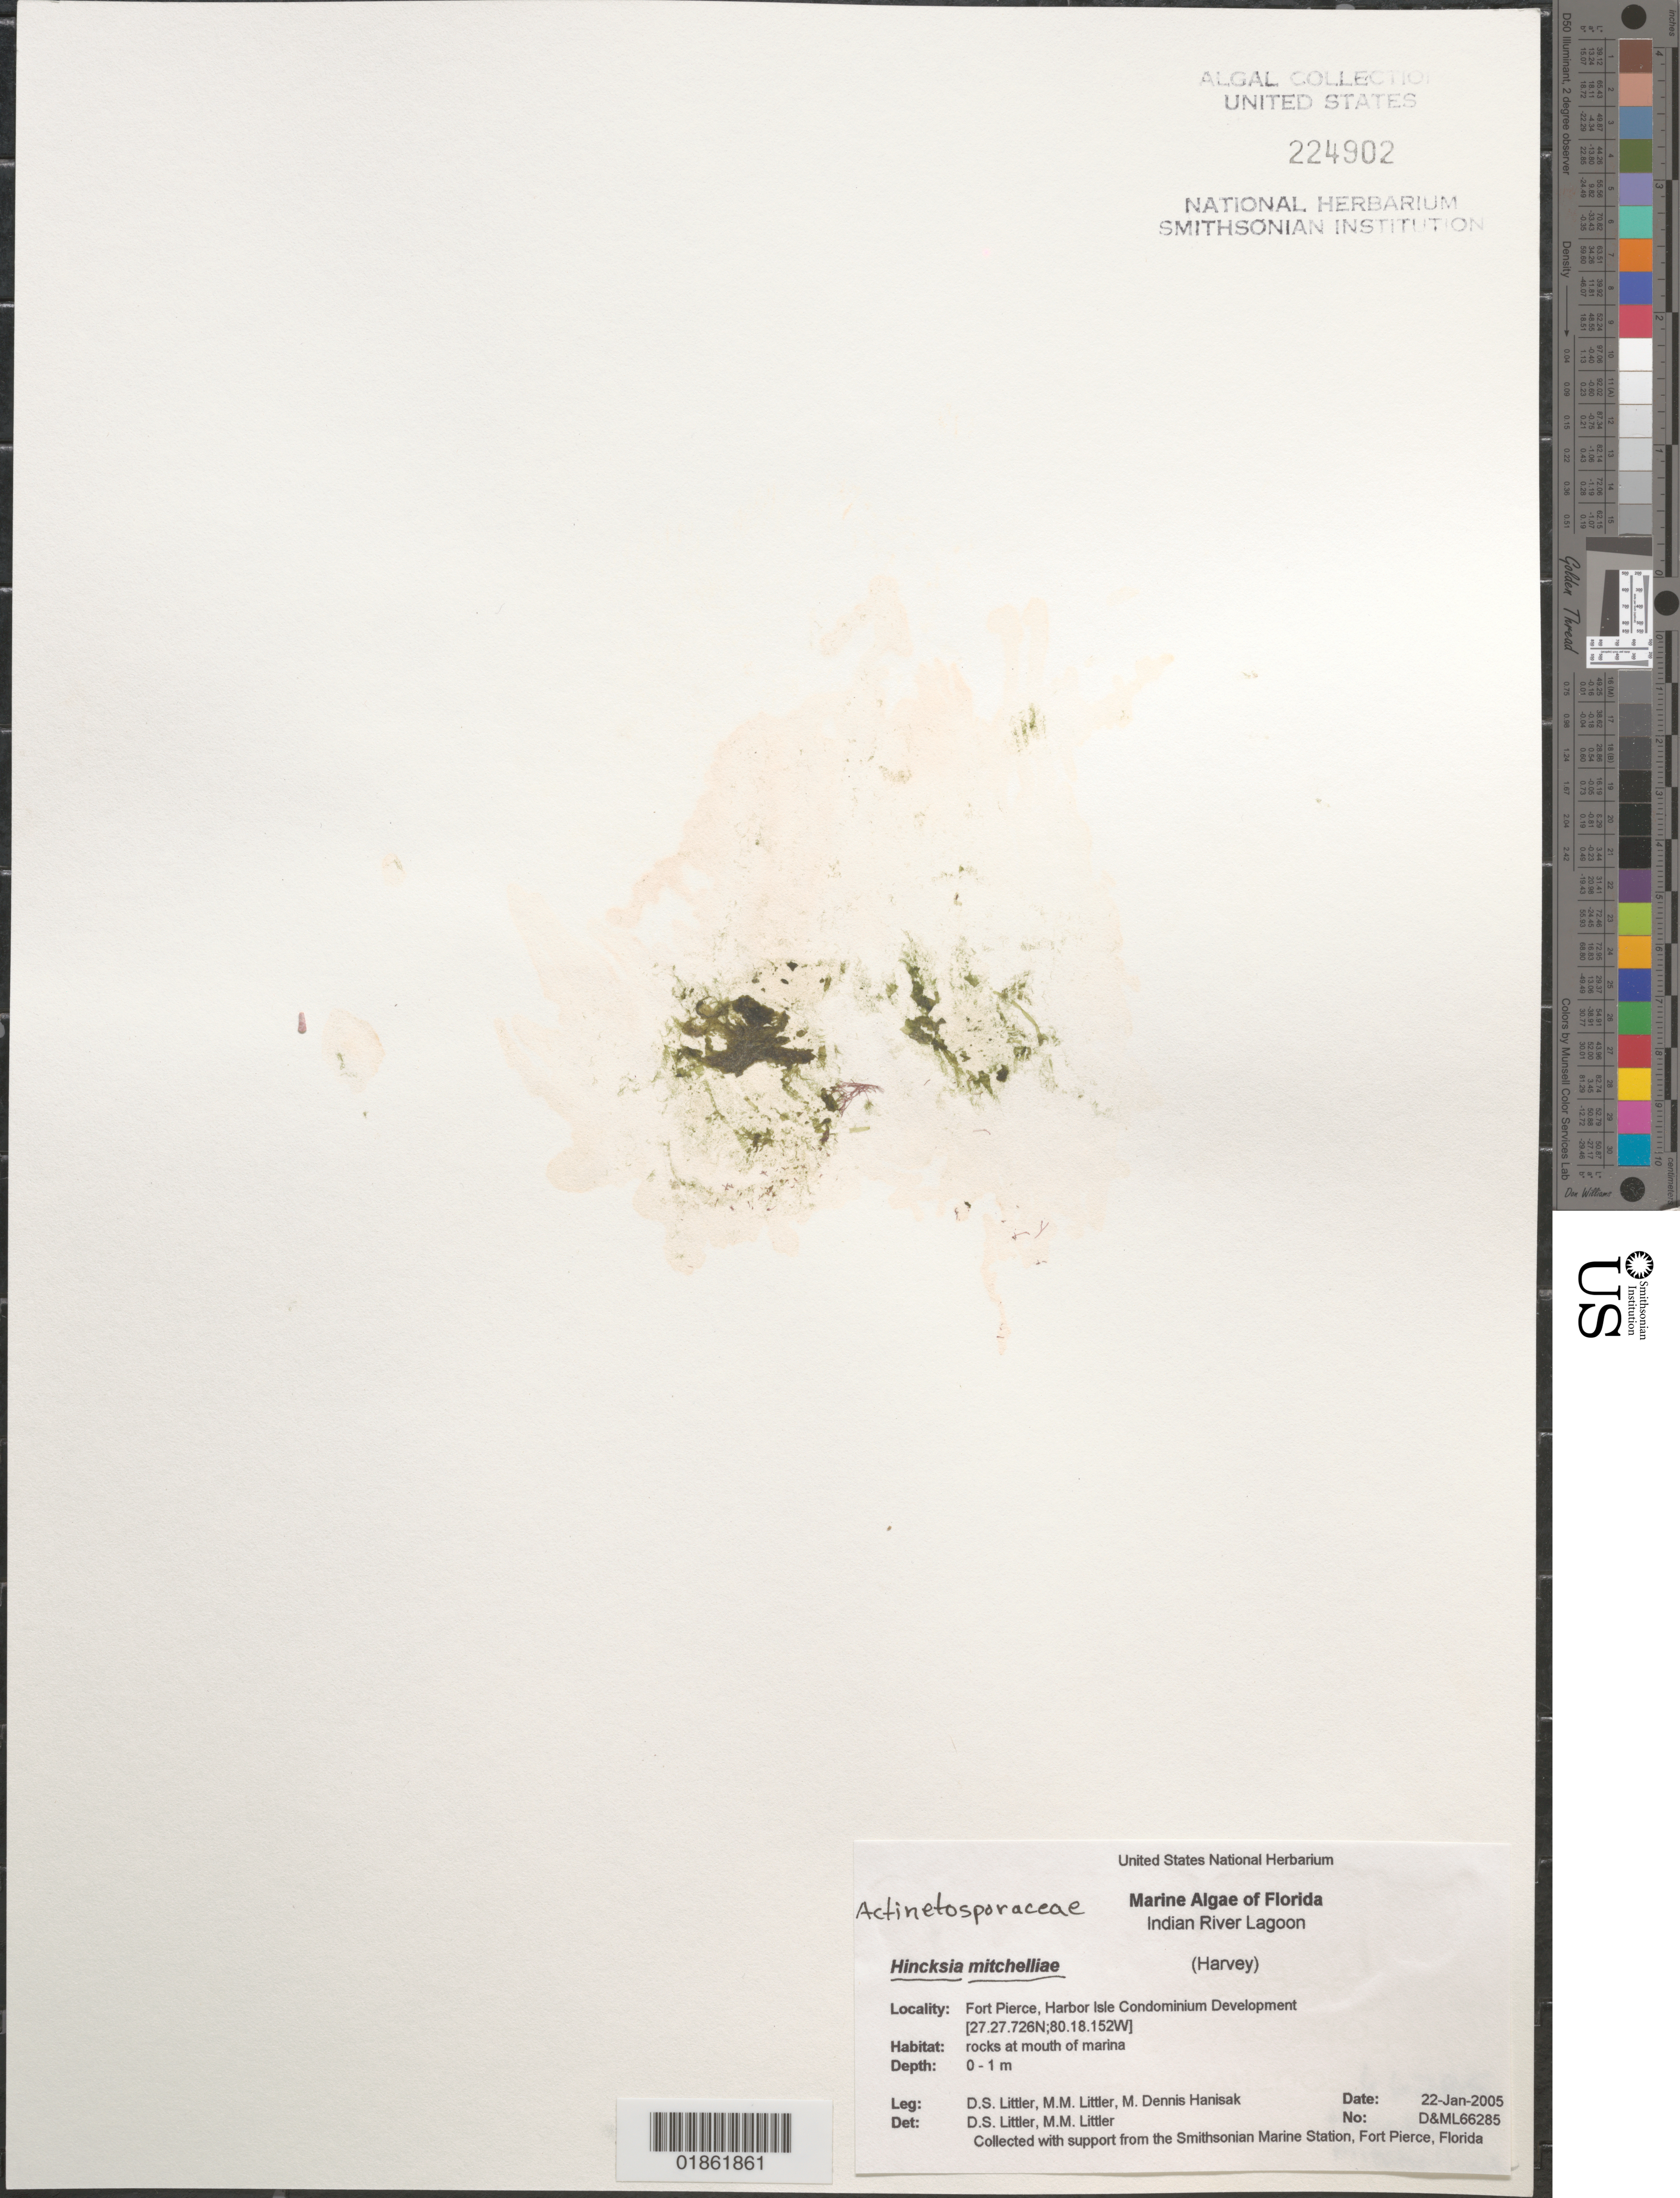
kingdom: Chromista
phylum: Ochrophyta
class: Phaeophyceae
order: Ectocarpales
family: Acinetosporaceae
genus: Feldmannia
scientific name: Feldmannia mitchelliae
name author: (Harv.) H.-S. Kim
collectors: D. S. Littler, M. M. Littler & M. Hanisak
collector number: D&ML 66285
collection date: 2004-12-31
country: United States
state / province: Florida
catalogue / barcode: US 224902